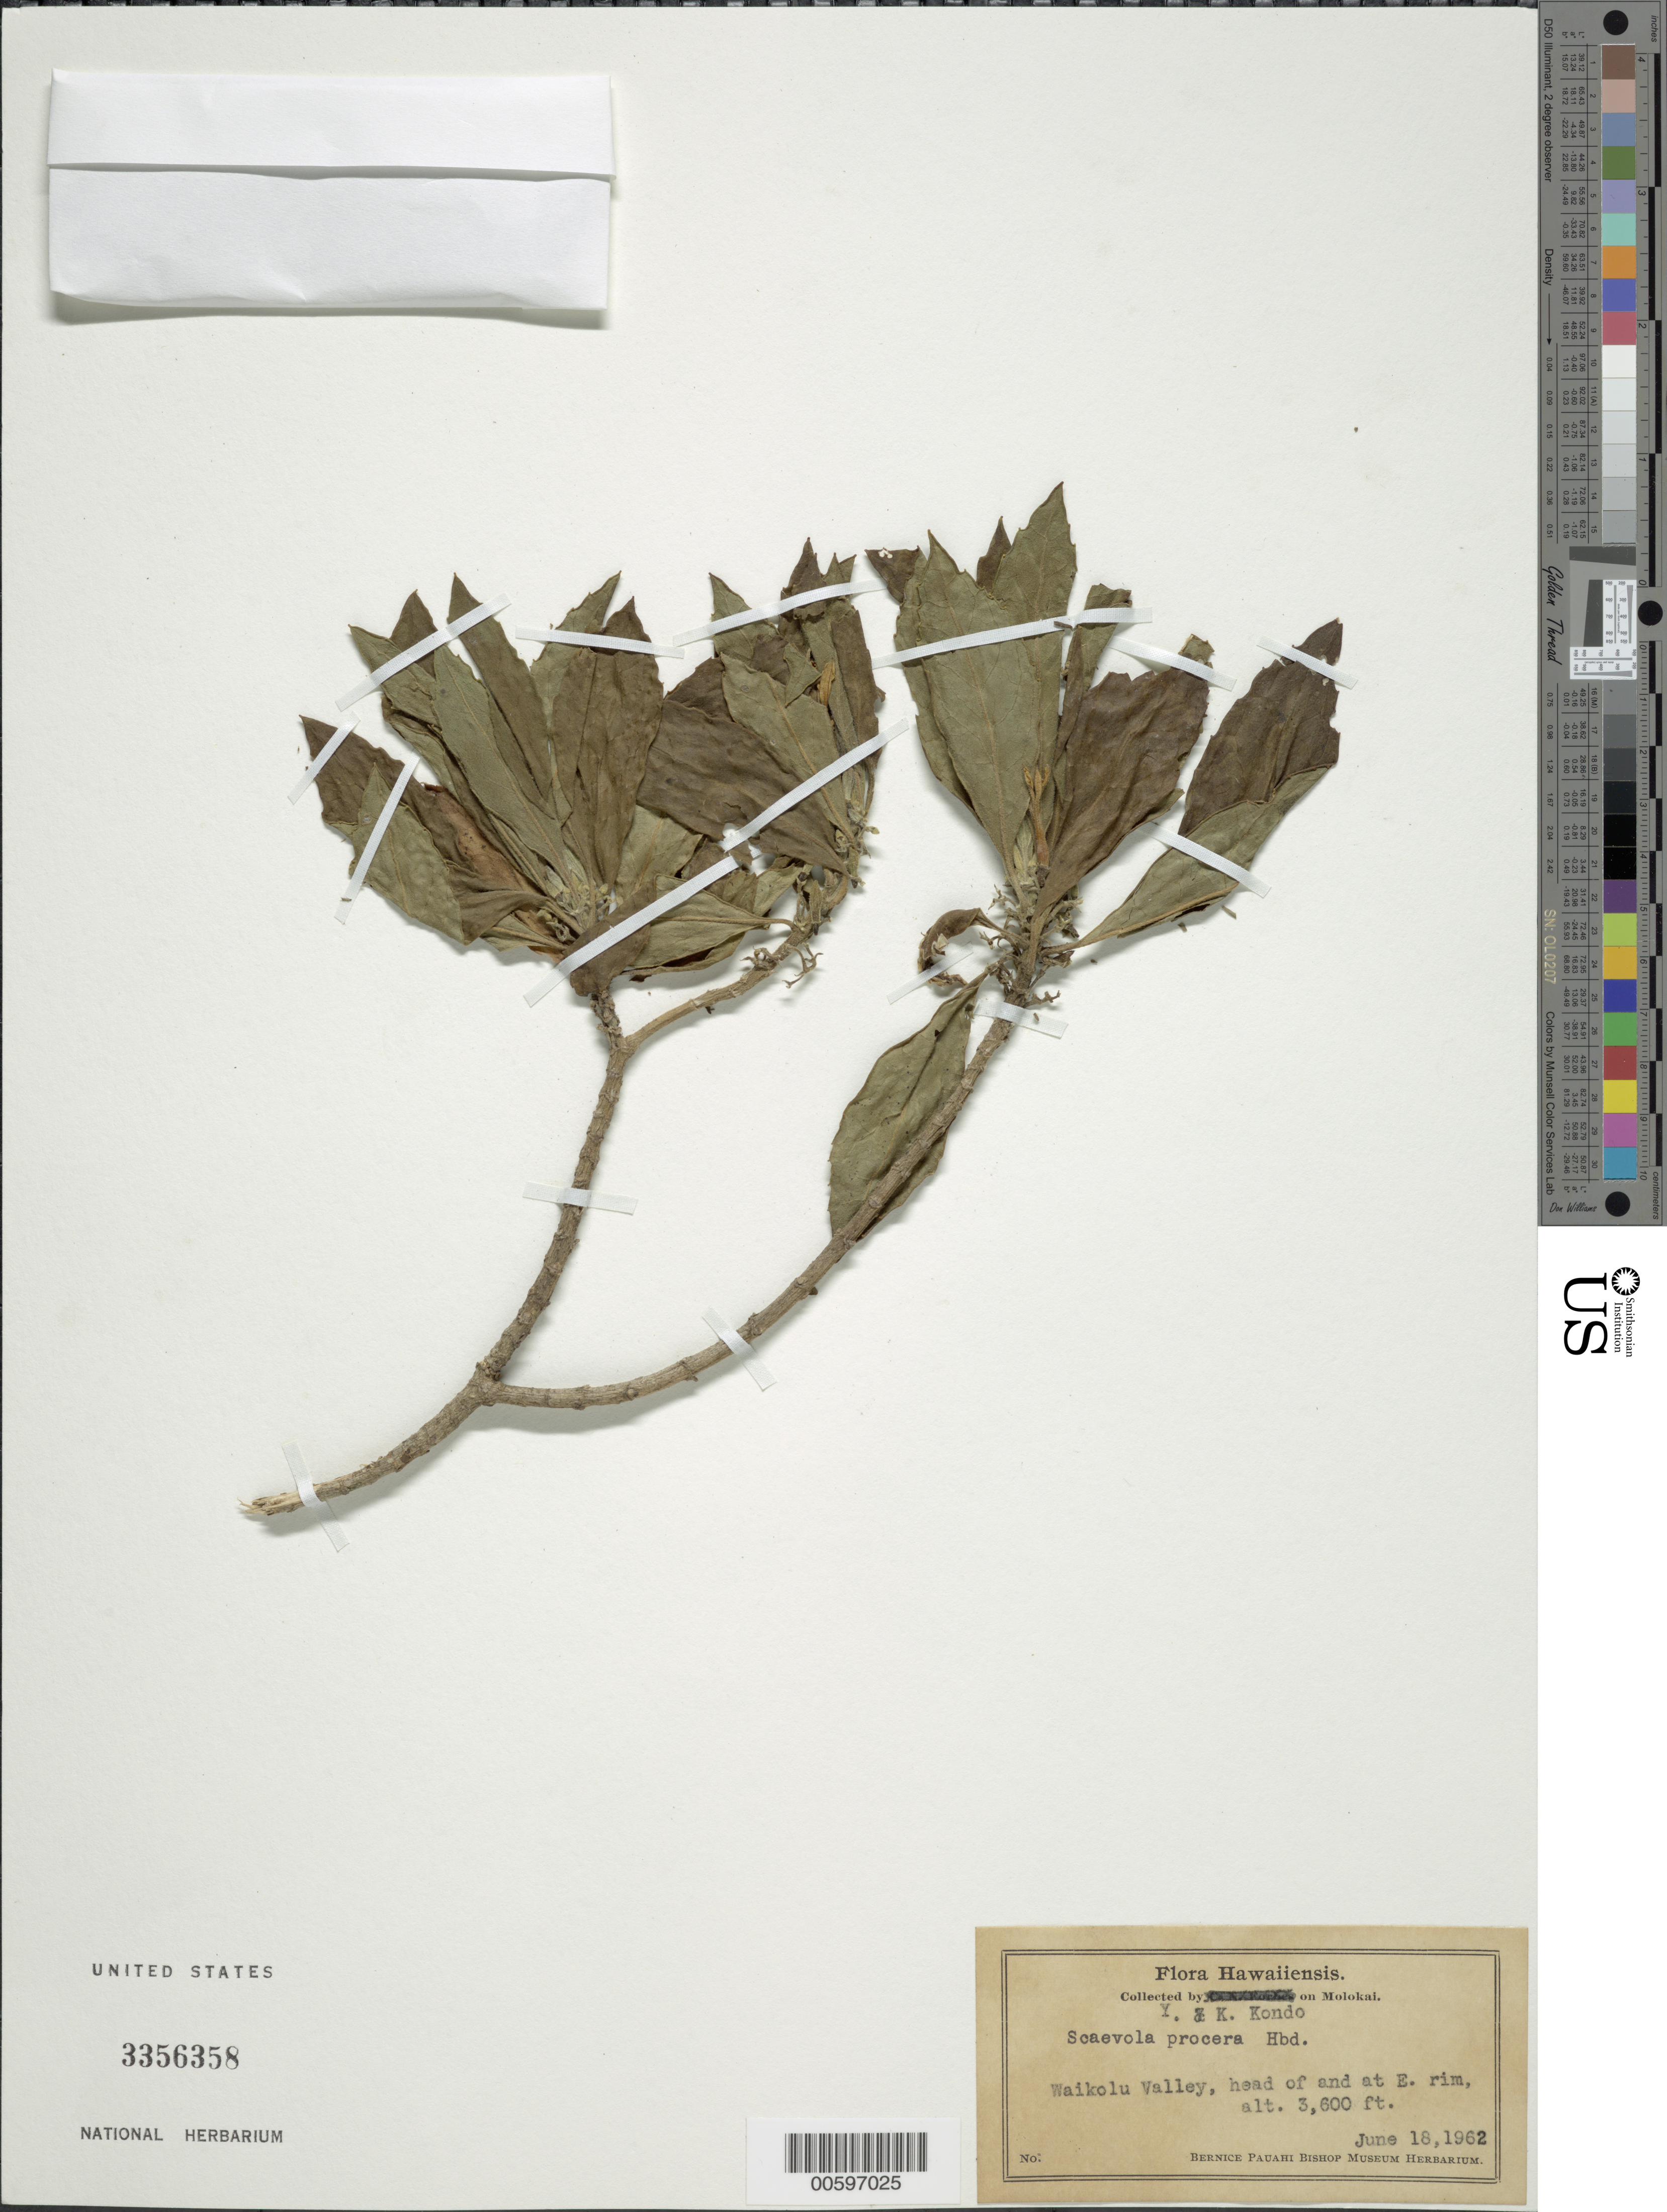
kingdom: Plantae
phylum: Tracheophyta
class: Magnoliopsida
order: Asterales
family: Goodeniaceae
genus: Scaevola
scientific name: Scaevola procera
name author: Hillebr.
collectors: Y. Kondo & K. Kondo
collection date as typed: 18 Jun 1962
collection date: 1962-06-18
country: United States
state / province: Hawaii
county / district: Maui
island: Moloka'i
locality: Waikolu Valley, head of and at E rim.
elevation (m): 1097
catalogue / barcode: US 3356358